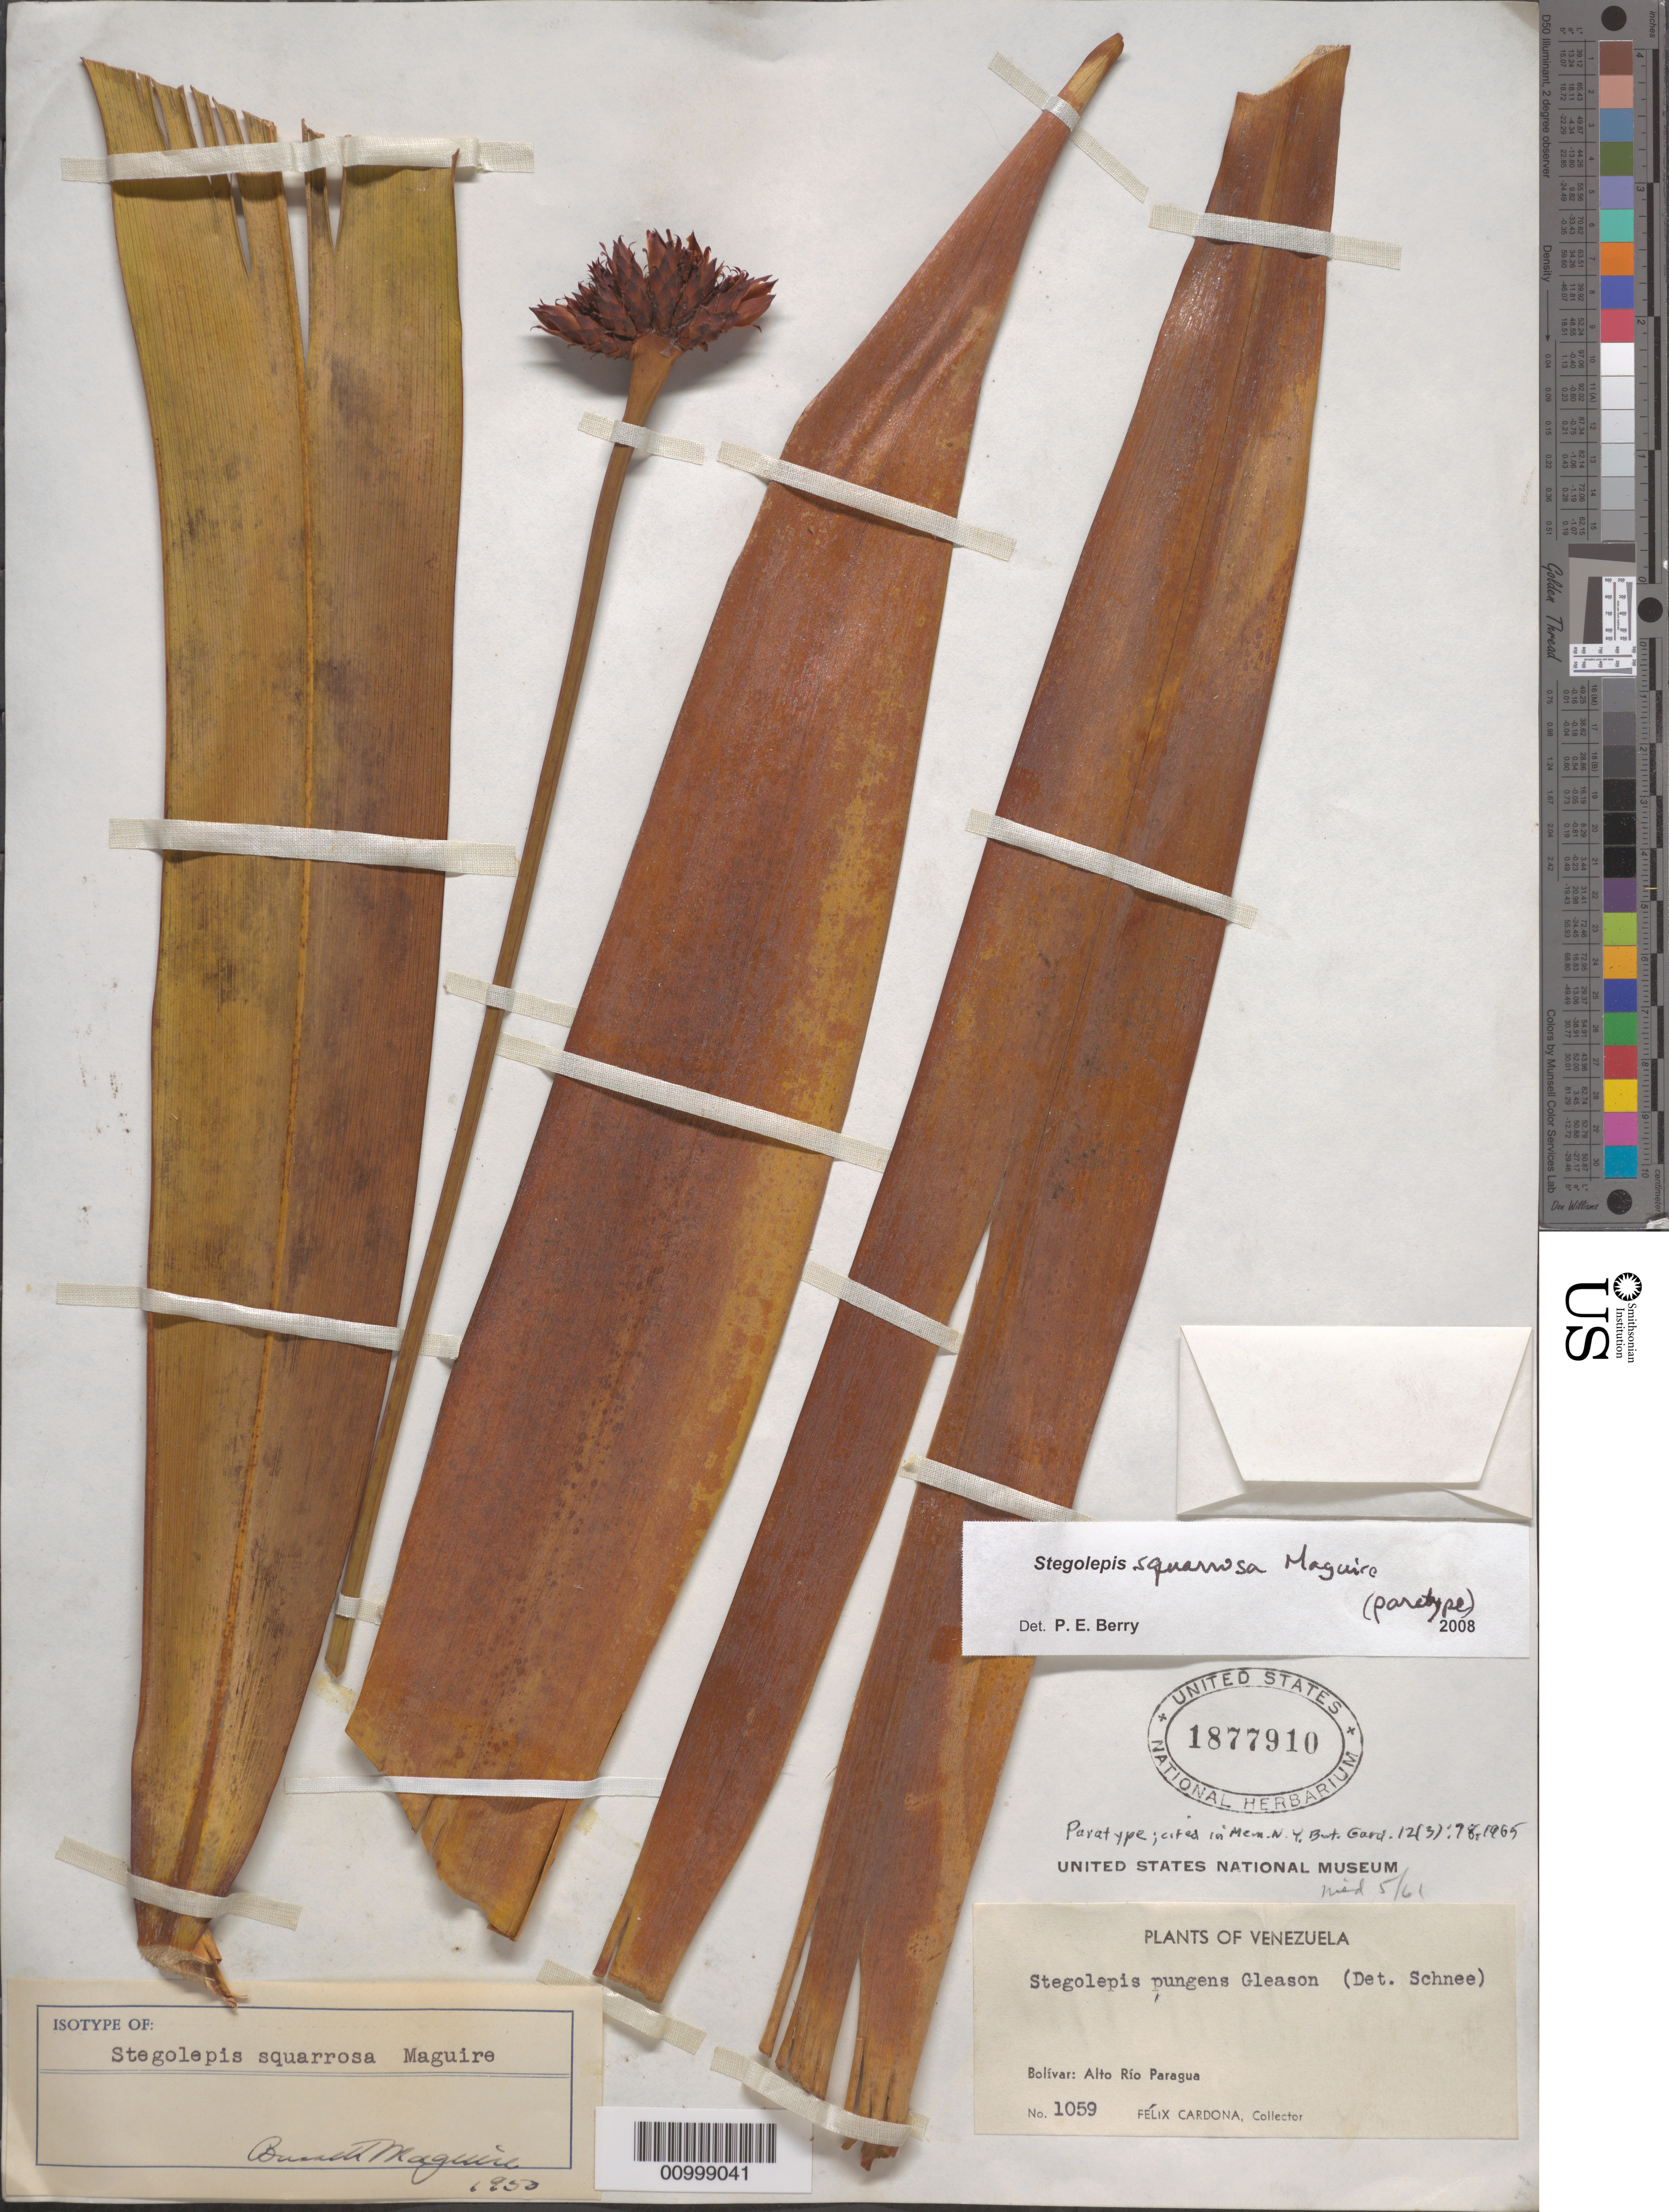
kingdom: Plantae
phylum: Tracheophyta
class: Liliopsida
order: Poales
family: Rapateaceae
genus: Stegolepis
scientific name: Stegolepis squarrosa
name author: Maguire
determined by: Berry, P. E., (WIS), University of Wisconsin - Madison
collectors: F. Cardona Puig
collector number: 1059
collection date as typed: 1950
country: Venezuela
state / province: Bolívar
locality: Alto Río Paragua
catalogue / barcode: US 1877910